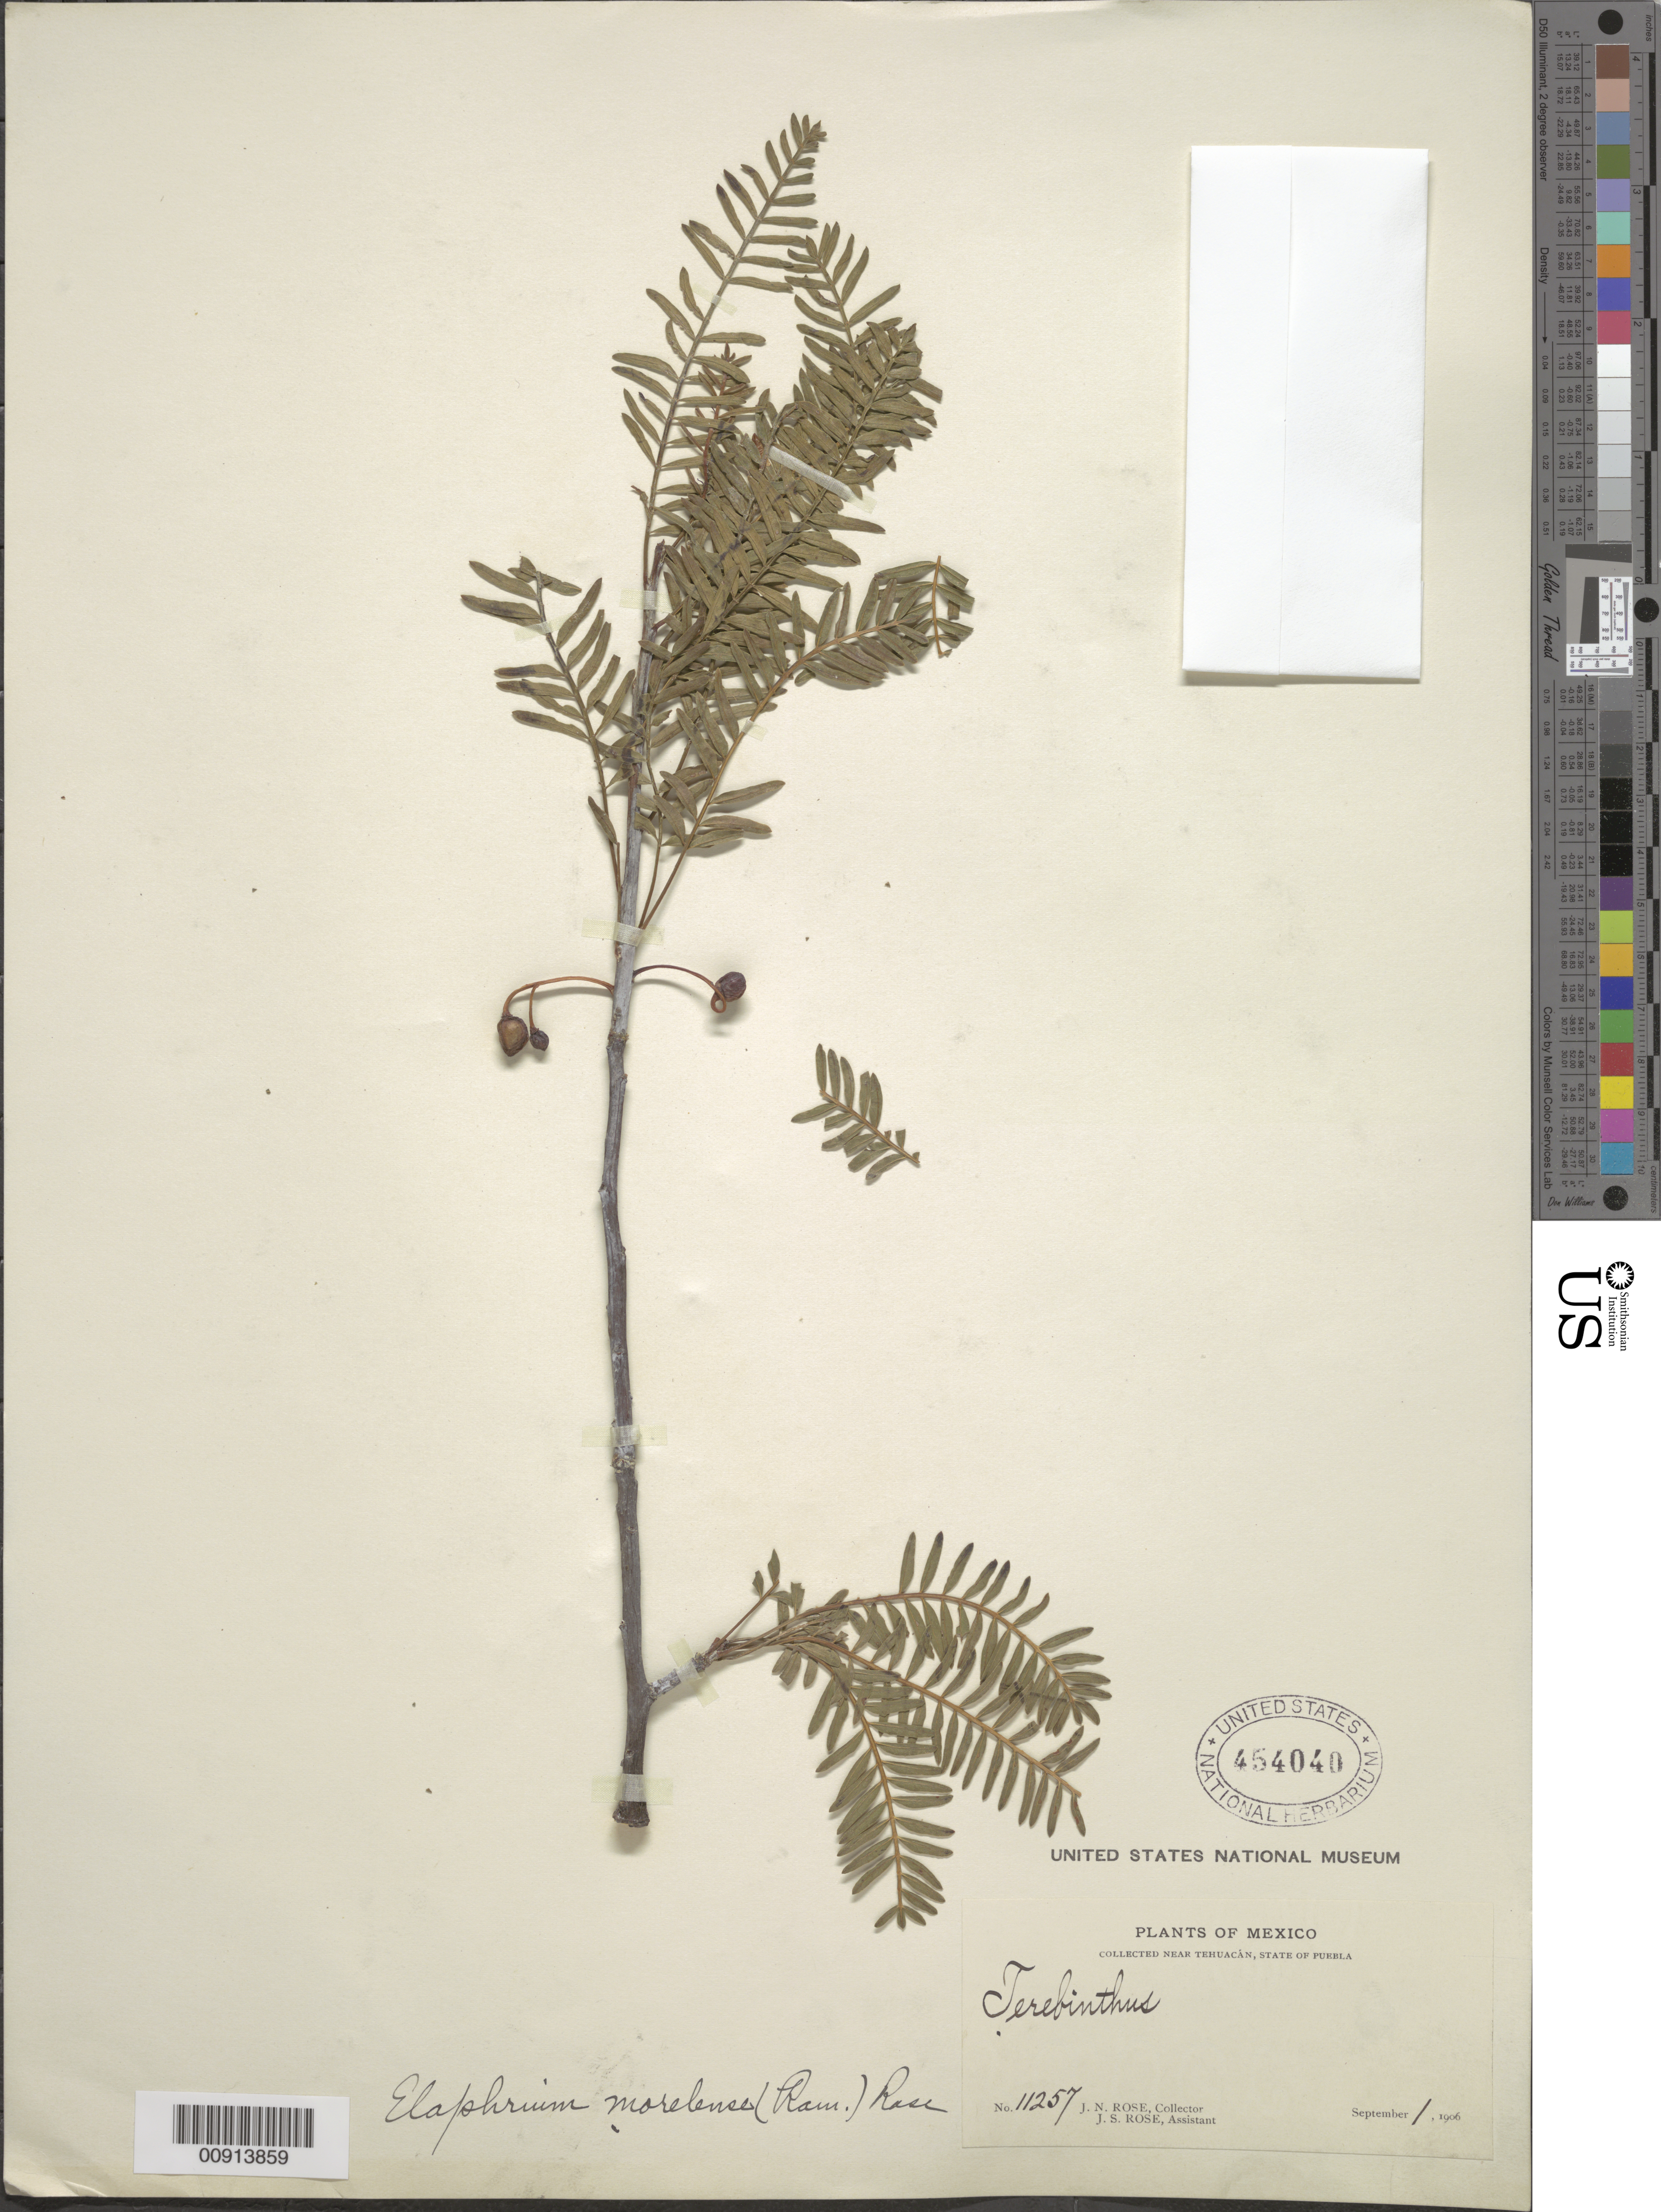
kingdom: Plantae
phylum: Tracheophyta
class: Magnoliopsida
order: Sapindales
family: Burseraceae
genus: Bursera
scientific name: Bursera morelensis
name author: Ramírez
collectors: J. N. Rose & J. S. Rose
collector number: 11257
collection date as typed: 01 Sep 1906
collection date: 1906-09-01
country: Mexico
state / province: Puebla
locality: Near Tehuacán, State of Puebla.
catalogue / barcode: US 454040